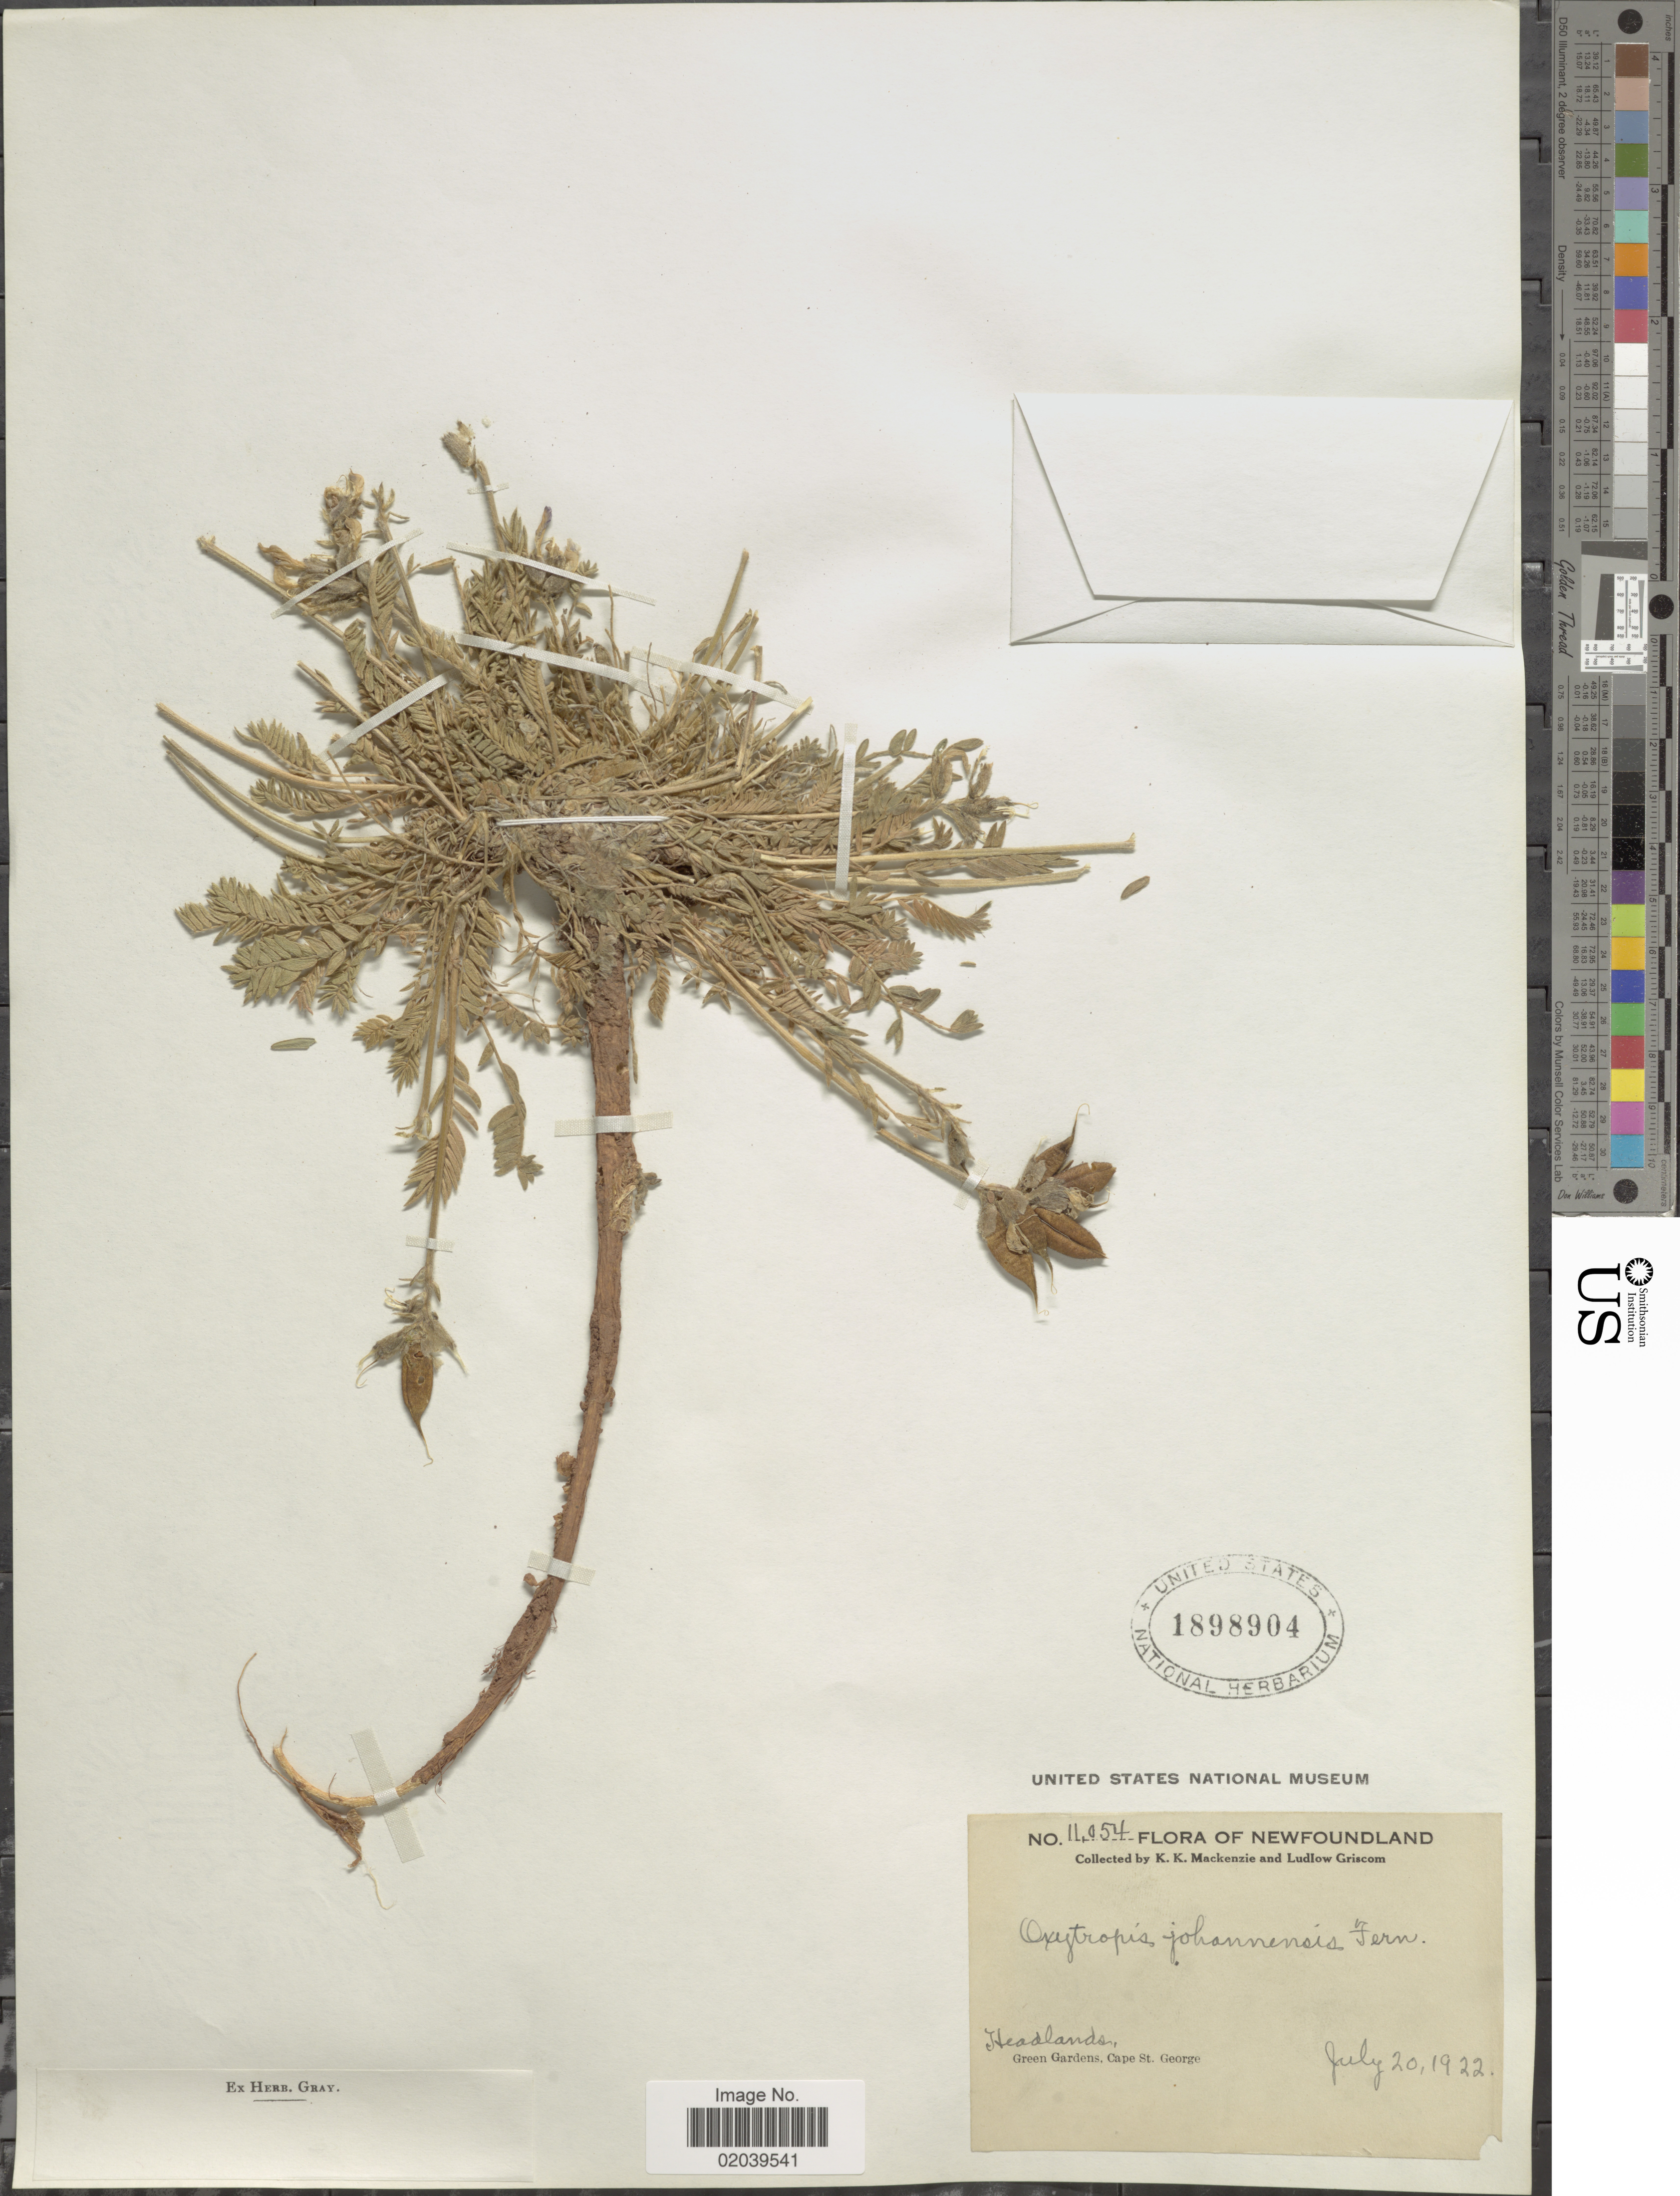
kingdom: Plantae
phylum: Tracheophyta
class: Magnoliopsida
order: Fabales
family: Fabaceae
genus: Oxytropis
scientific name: Oxytropis campestris var. johannensis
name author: Fernald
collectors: K. K. Mackenzie & L. Griscom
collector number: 11054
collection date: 1922-07-20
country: Canada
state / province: Newfoundland and Labrador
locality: Headlands, Green Gardens, Cape St. George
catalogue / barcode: US 1898904